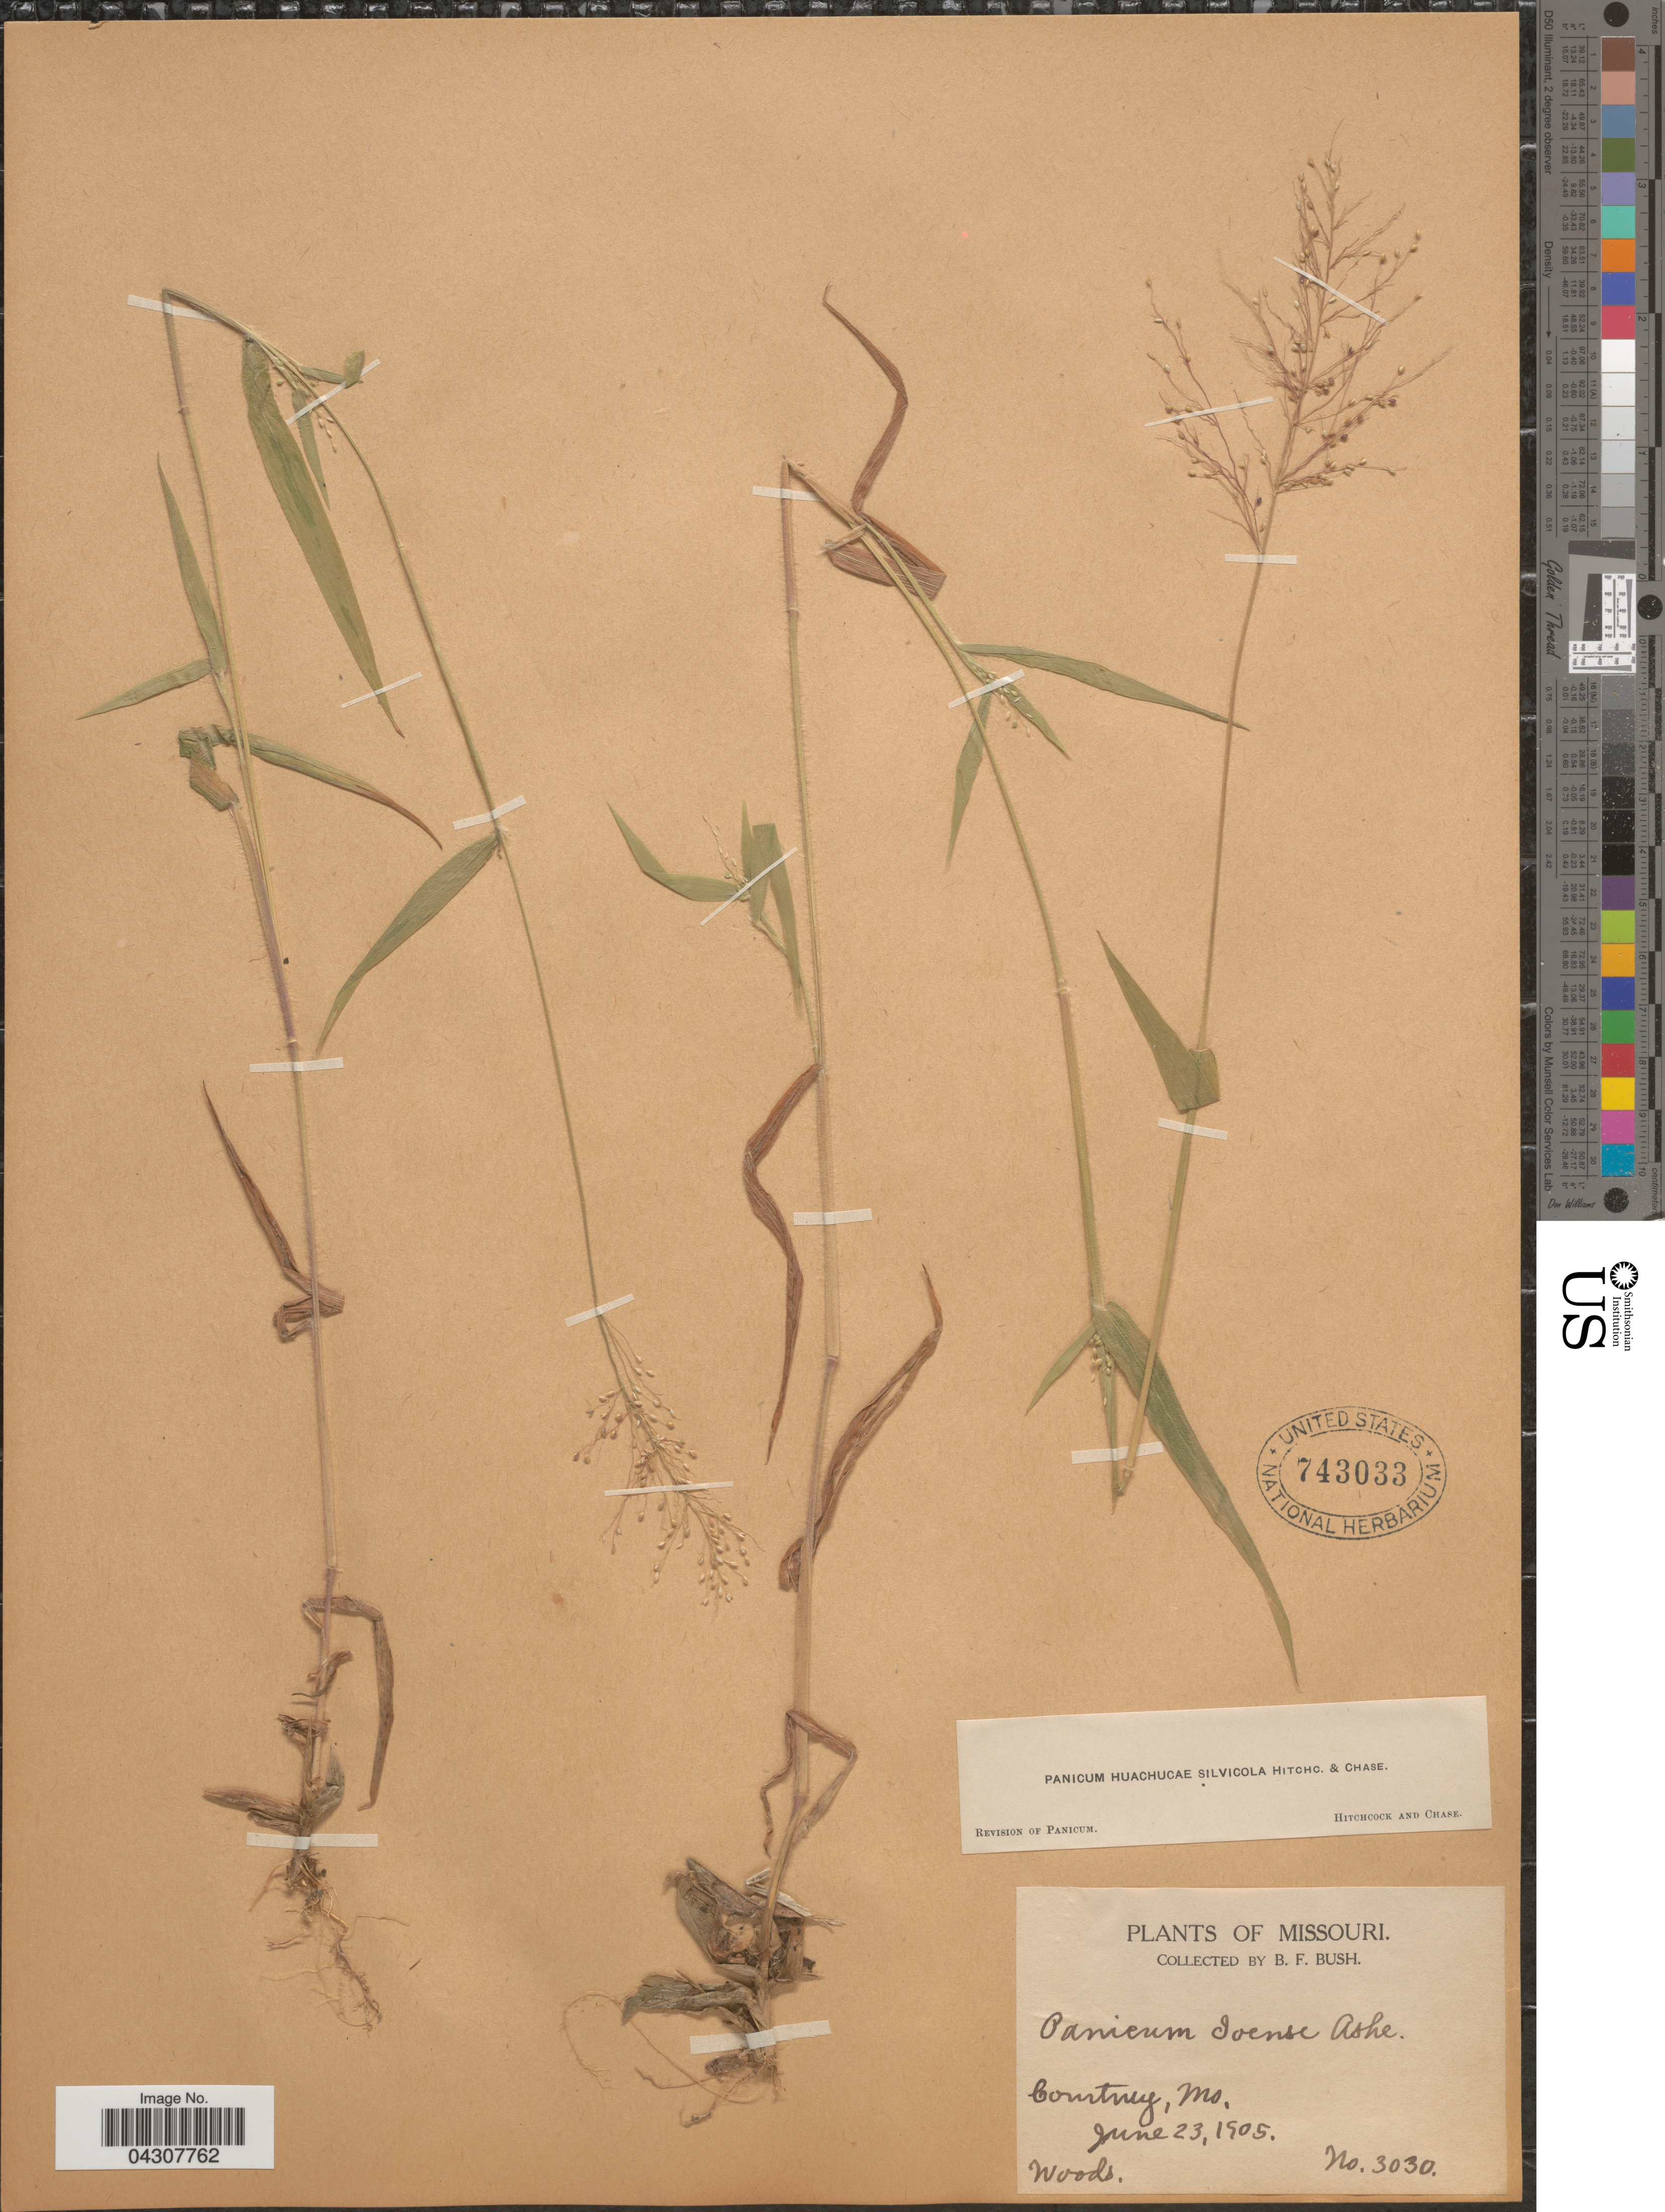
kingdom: Plantae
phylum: Tracheophyta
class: Liliopsida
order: Poales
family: Poaceae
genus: Dichanthelium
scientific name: Dichanthelium acuminatum var. acuminatum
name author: (Sw.) Gould & C.A. Clark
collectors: B. F. Bush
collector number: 3030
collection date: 1905-06-23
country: United States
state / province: Missouri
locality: Courtney.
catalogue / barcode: US 743033